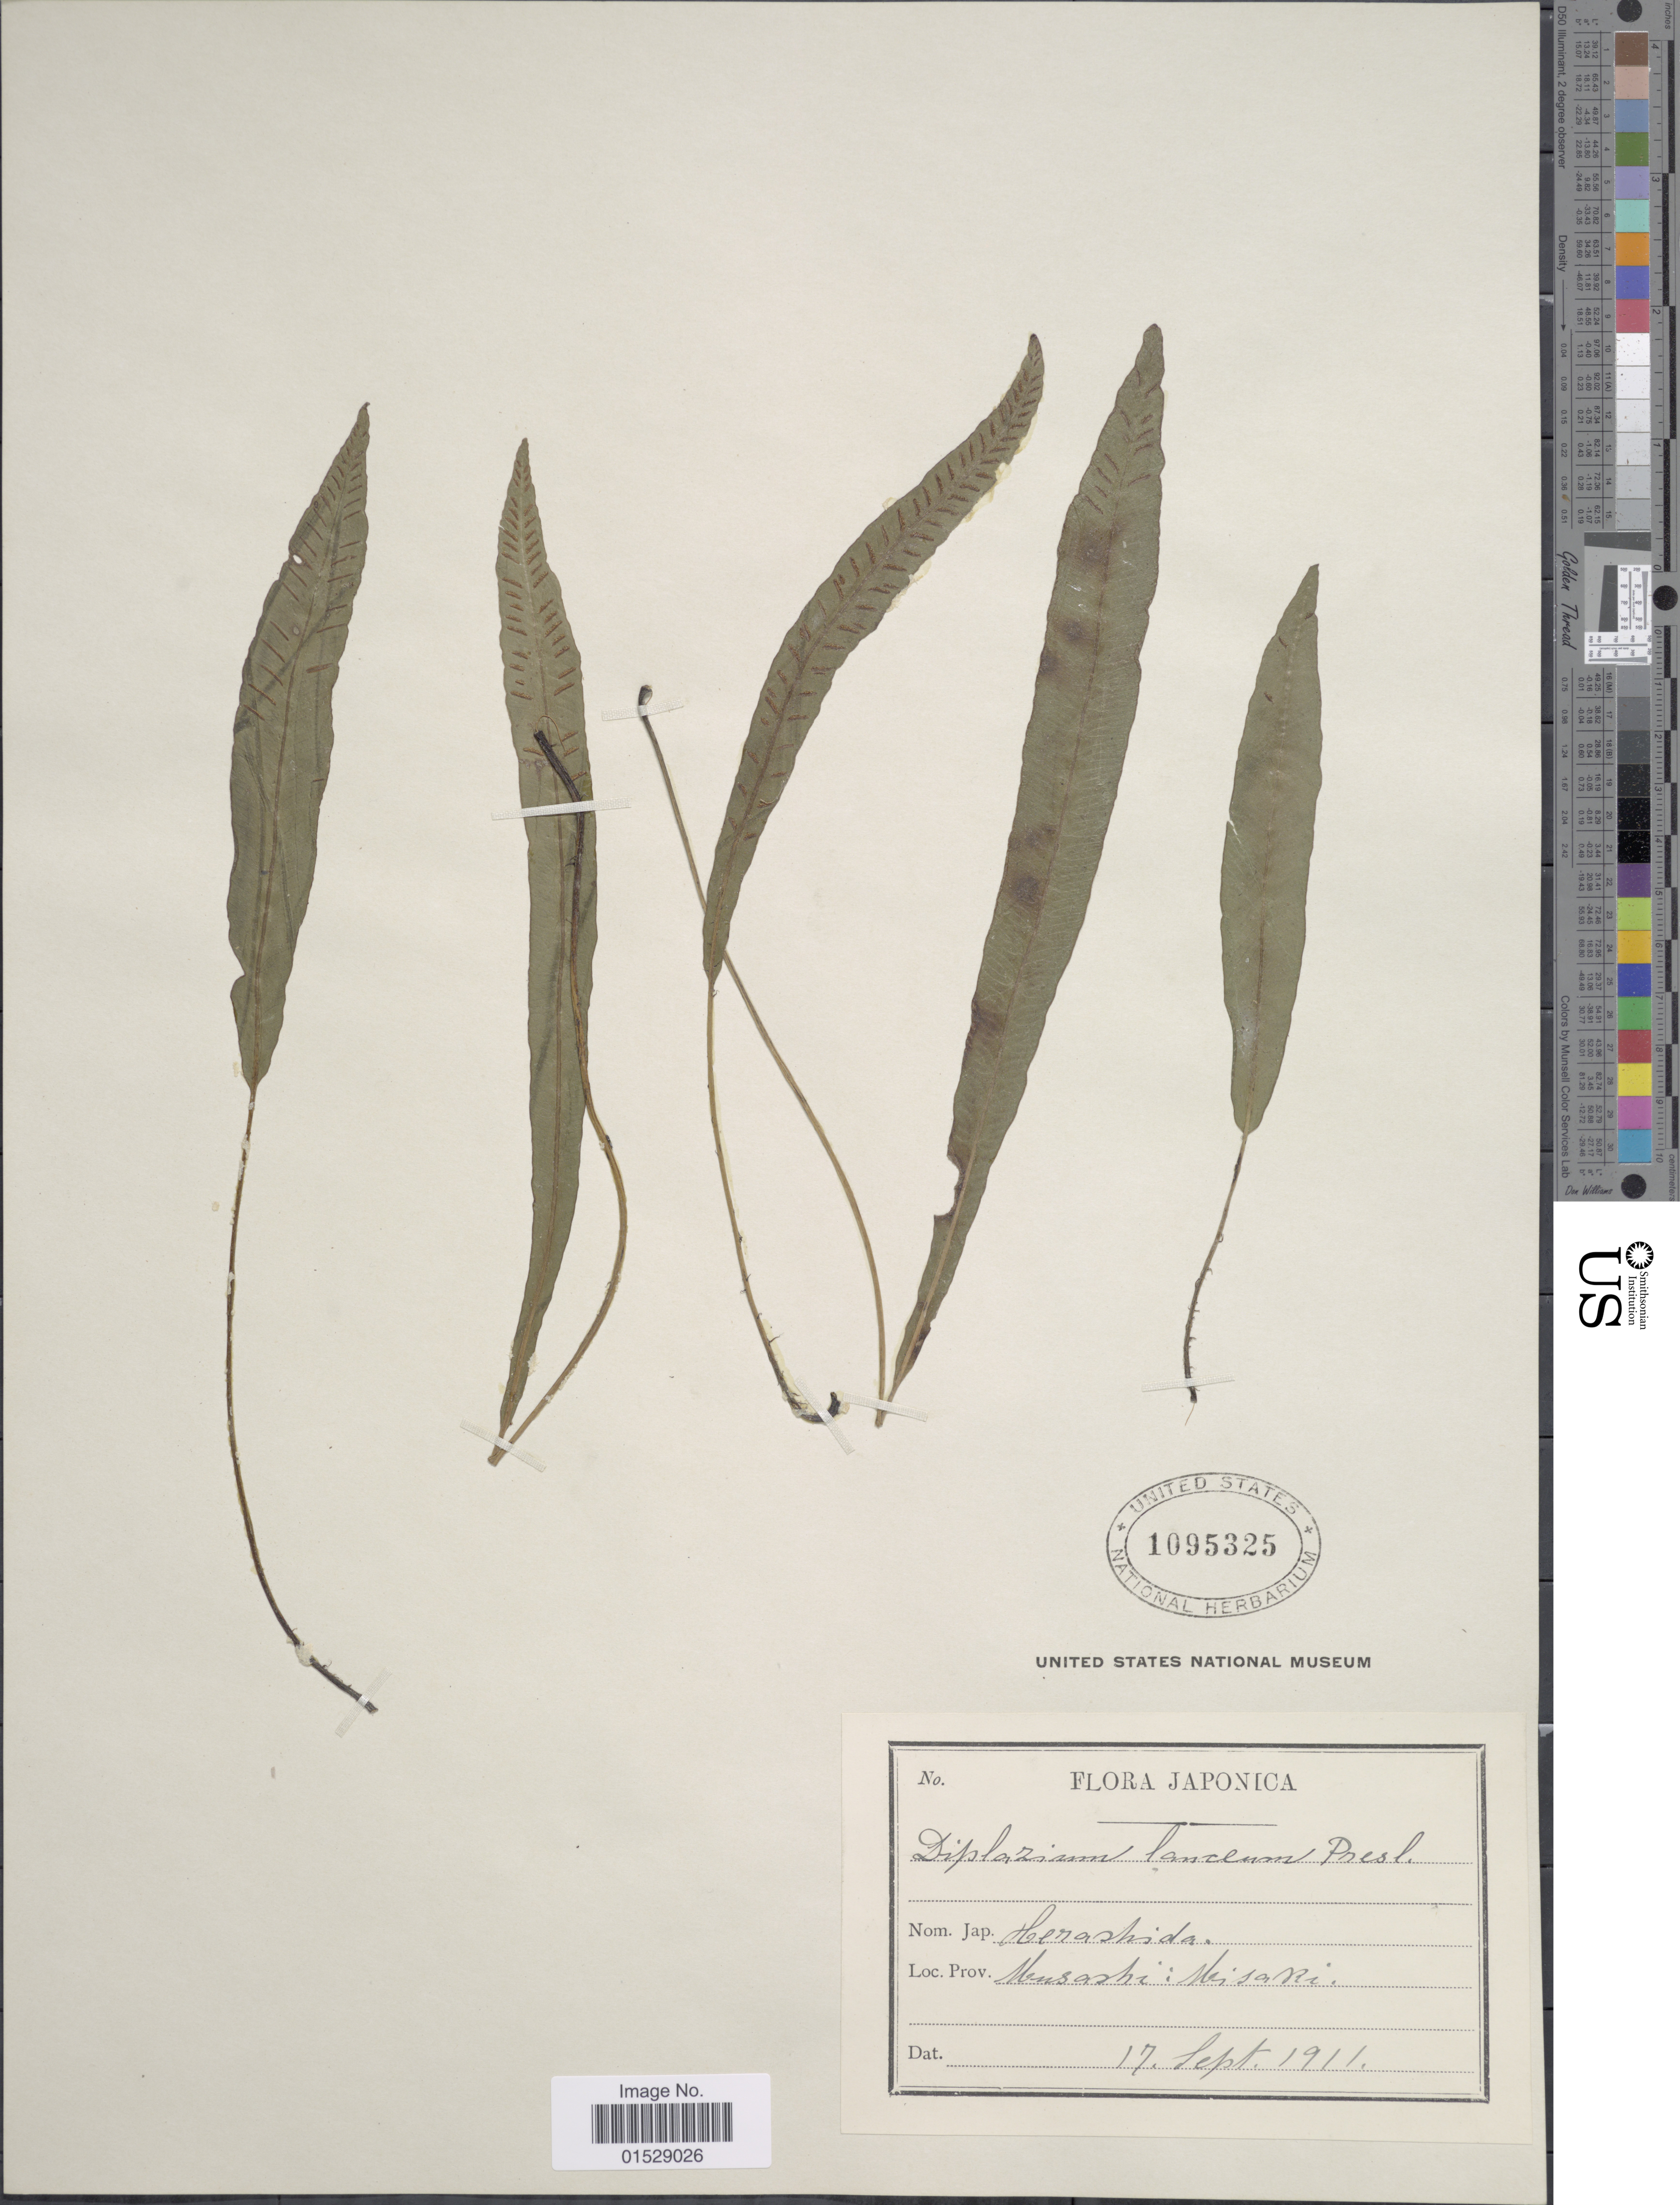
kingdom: Plantae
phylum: Tracheophyta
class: Polypodiopsida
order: Polypodiales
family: Athyriaceae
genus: Deparia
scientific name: Deparia lancea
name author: (Thunb.) Fraser-Jenk.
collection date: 1911-09-17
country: Japan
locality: Japonica, Musashi, Misaki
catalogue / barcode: US 1095325